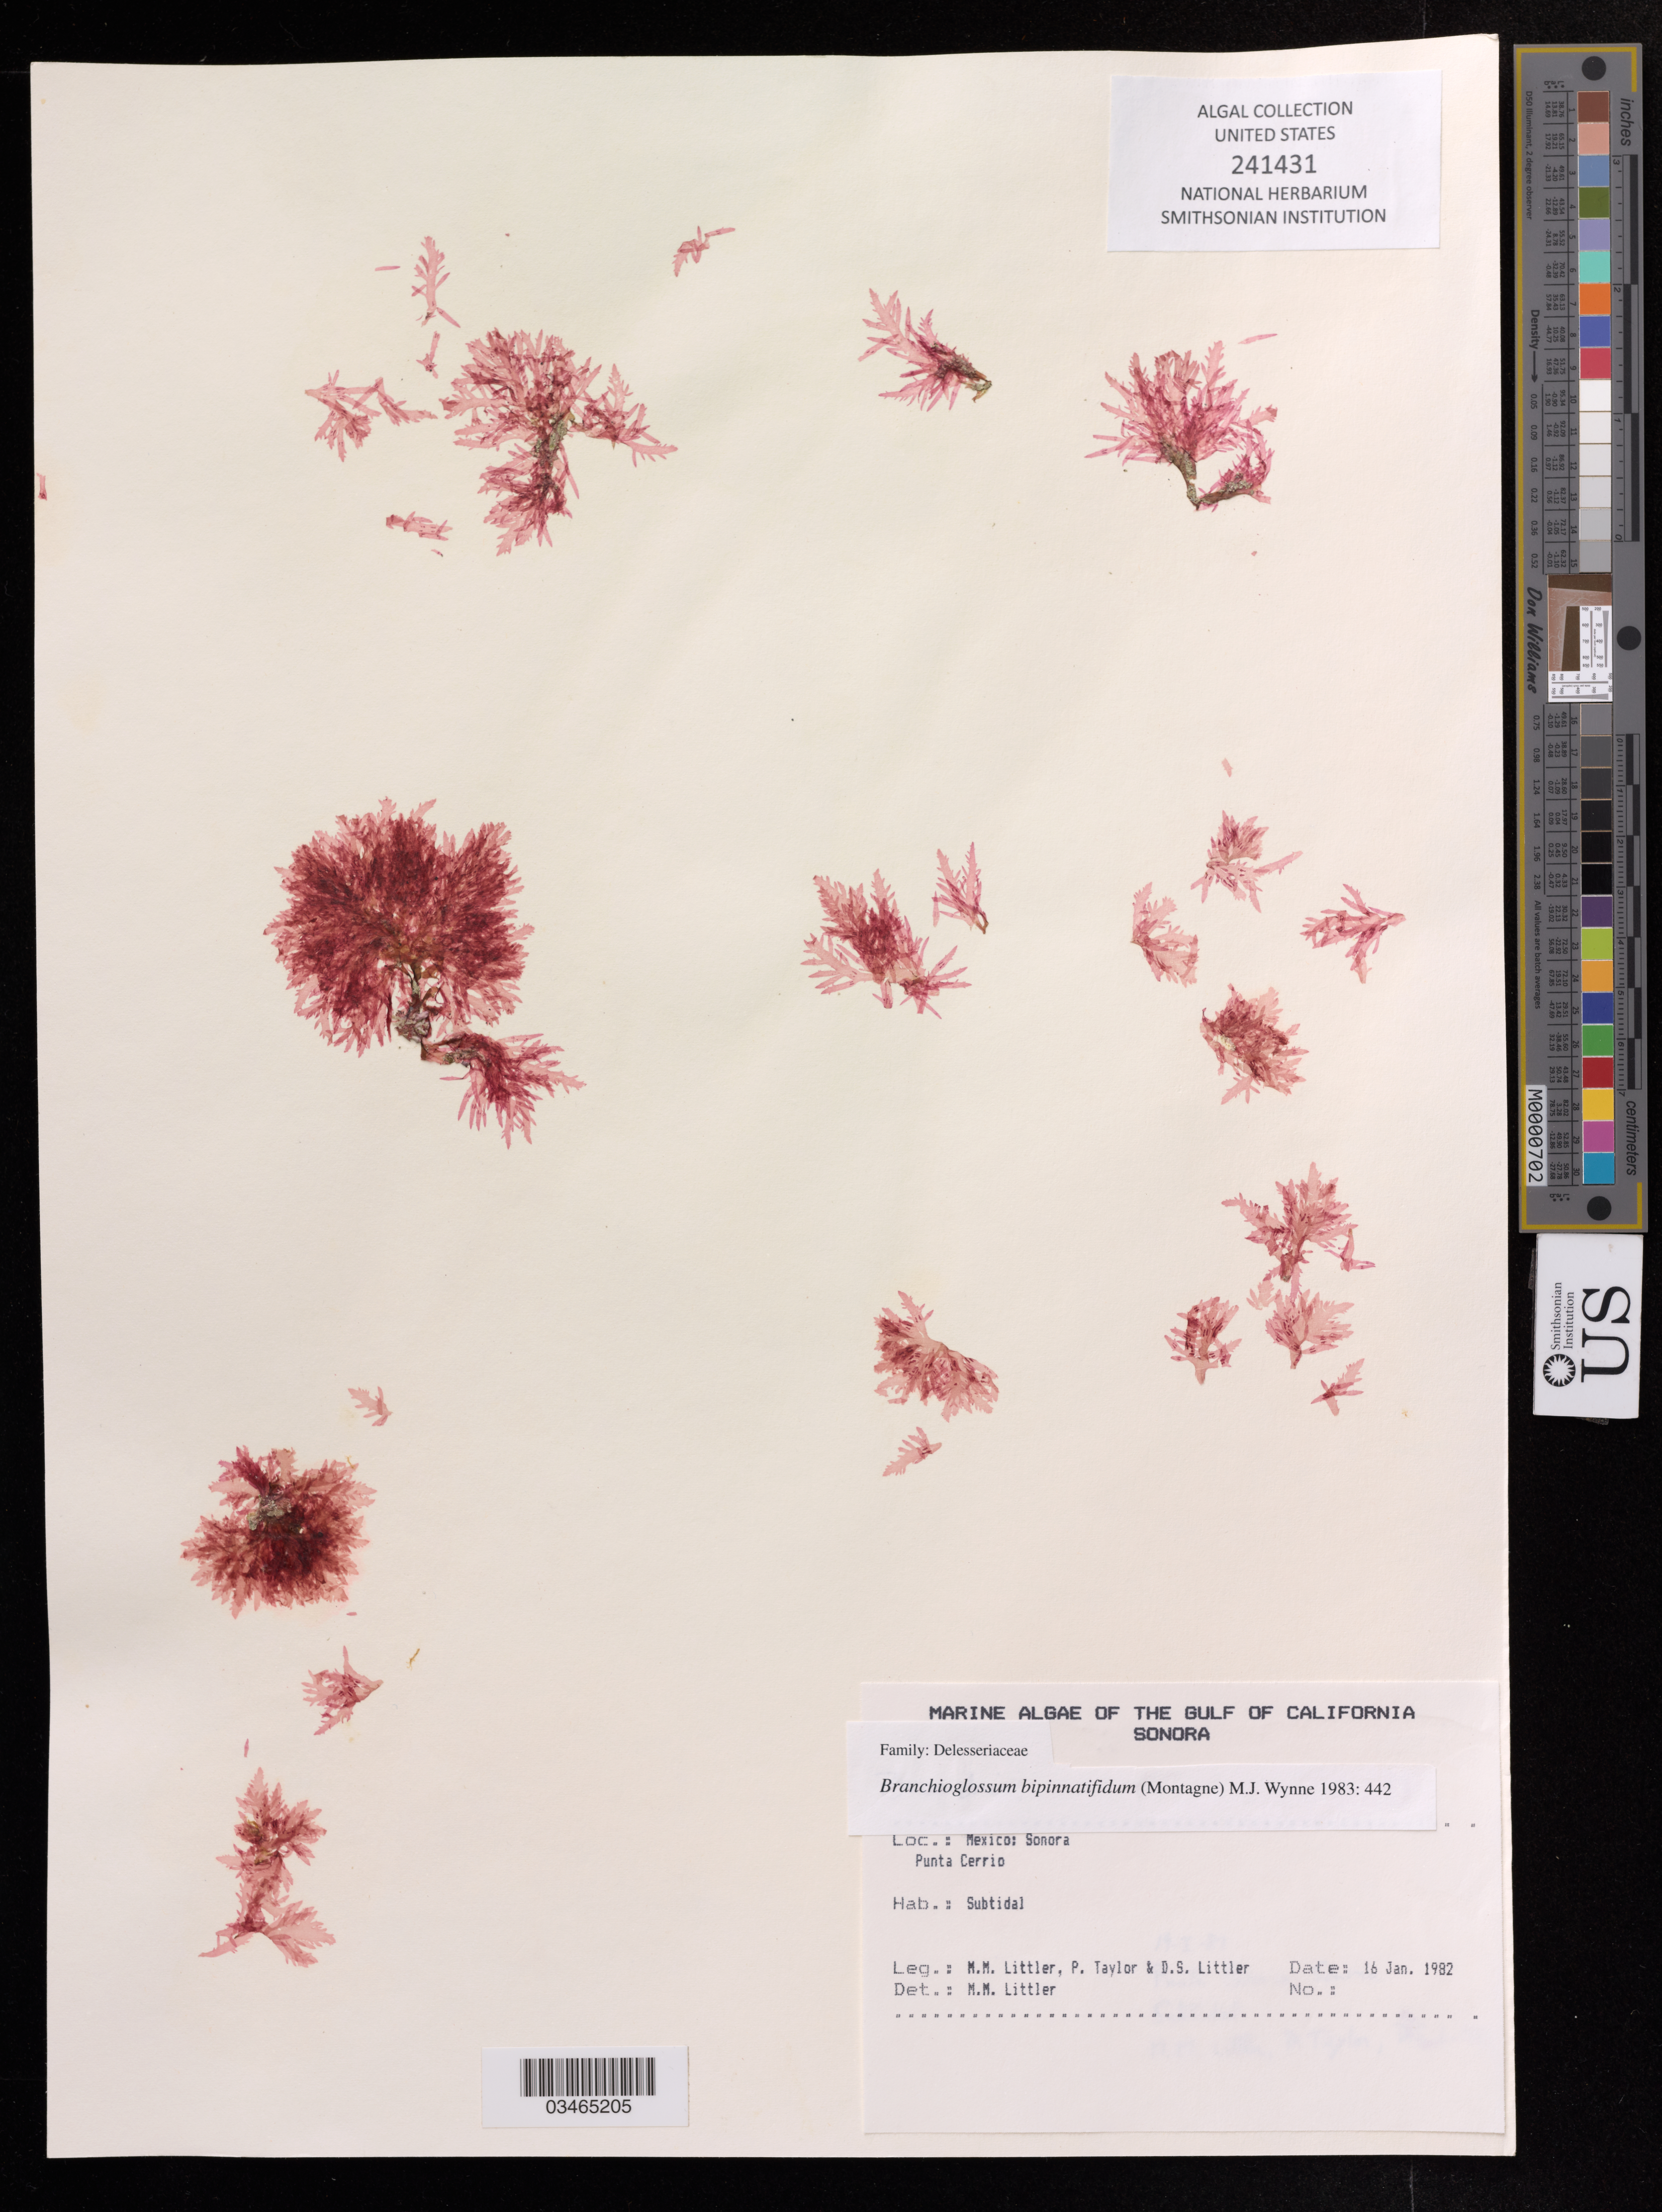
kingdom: Plantae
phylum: Rhodophyta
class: Florideophyceae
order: Ceramiales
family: Delesseriaceae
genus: Branchioglossum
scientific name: Branchioglossum bipinnatifidum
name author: (Mont.) M.J. Wynne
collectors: M. M. Littler & P. Taylor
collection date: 1982-01-16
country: Mexico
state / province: Sonora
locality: Gulf of California. Punta Cerrio.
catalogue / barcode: US 241431